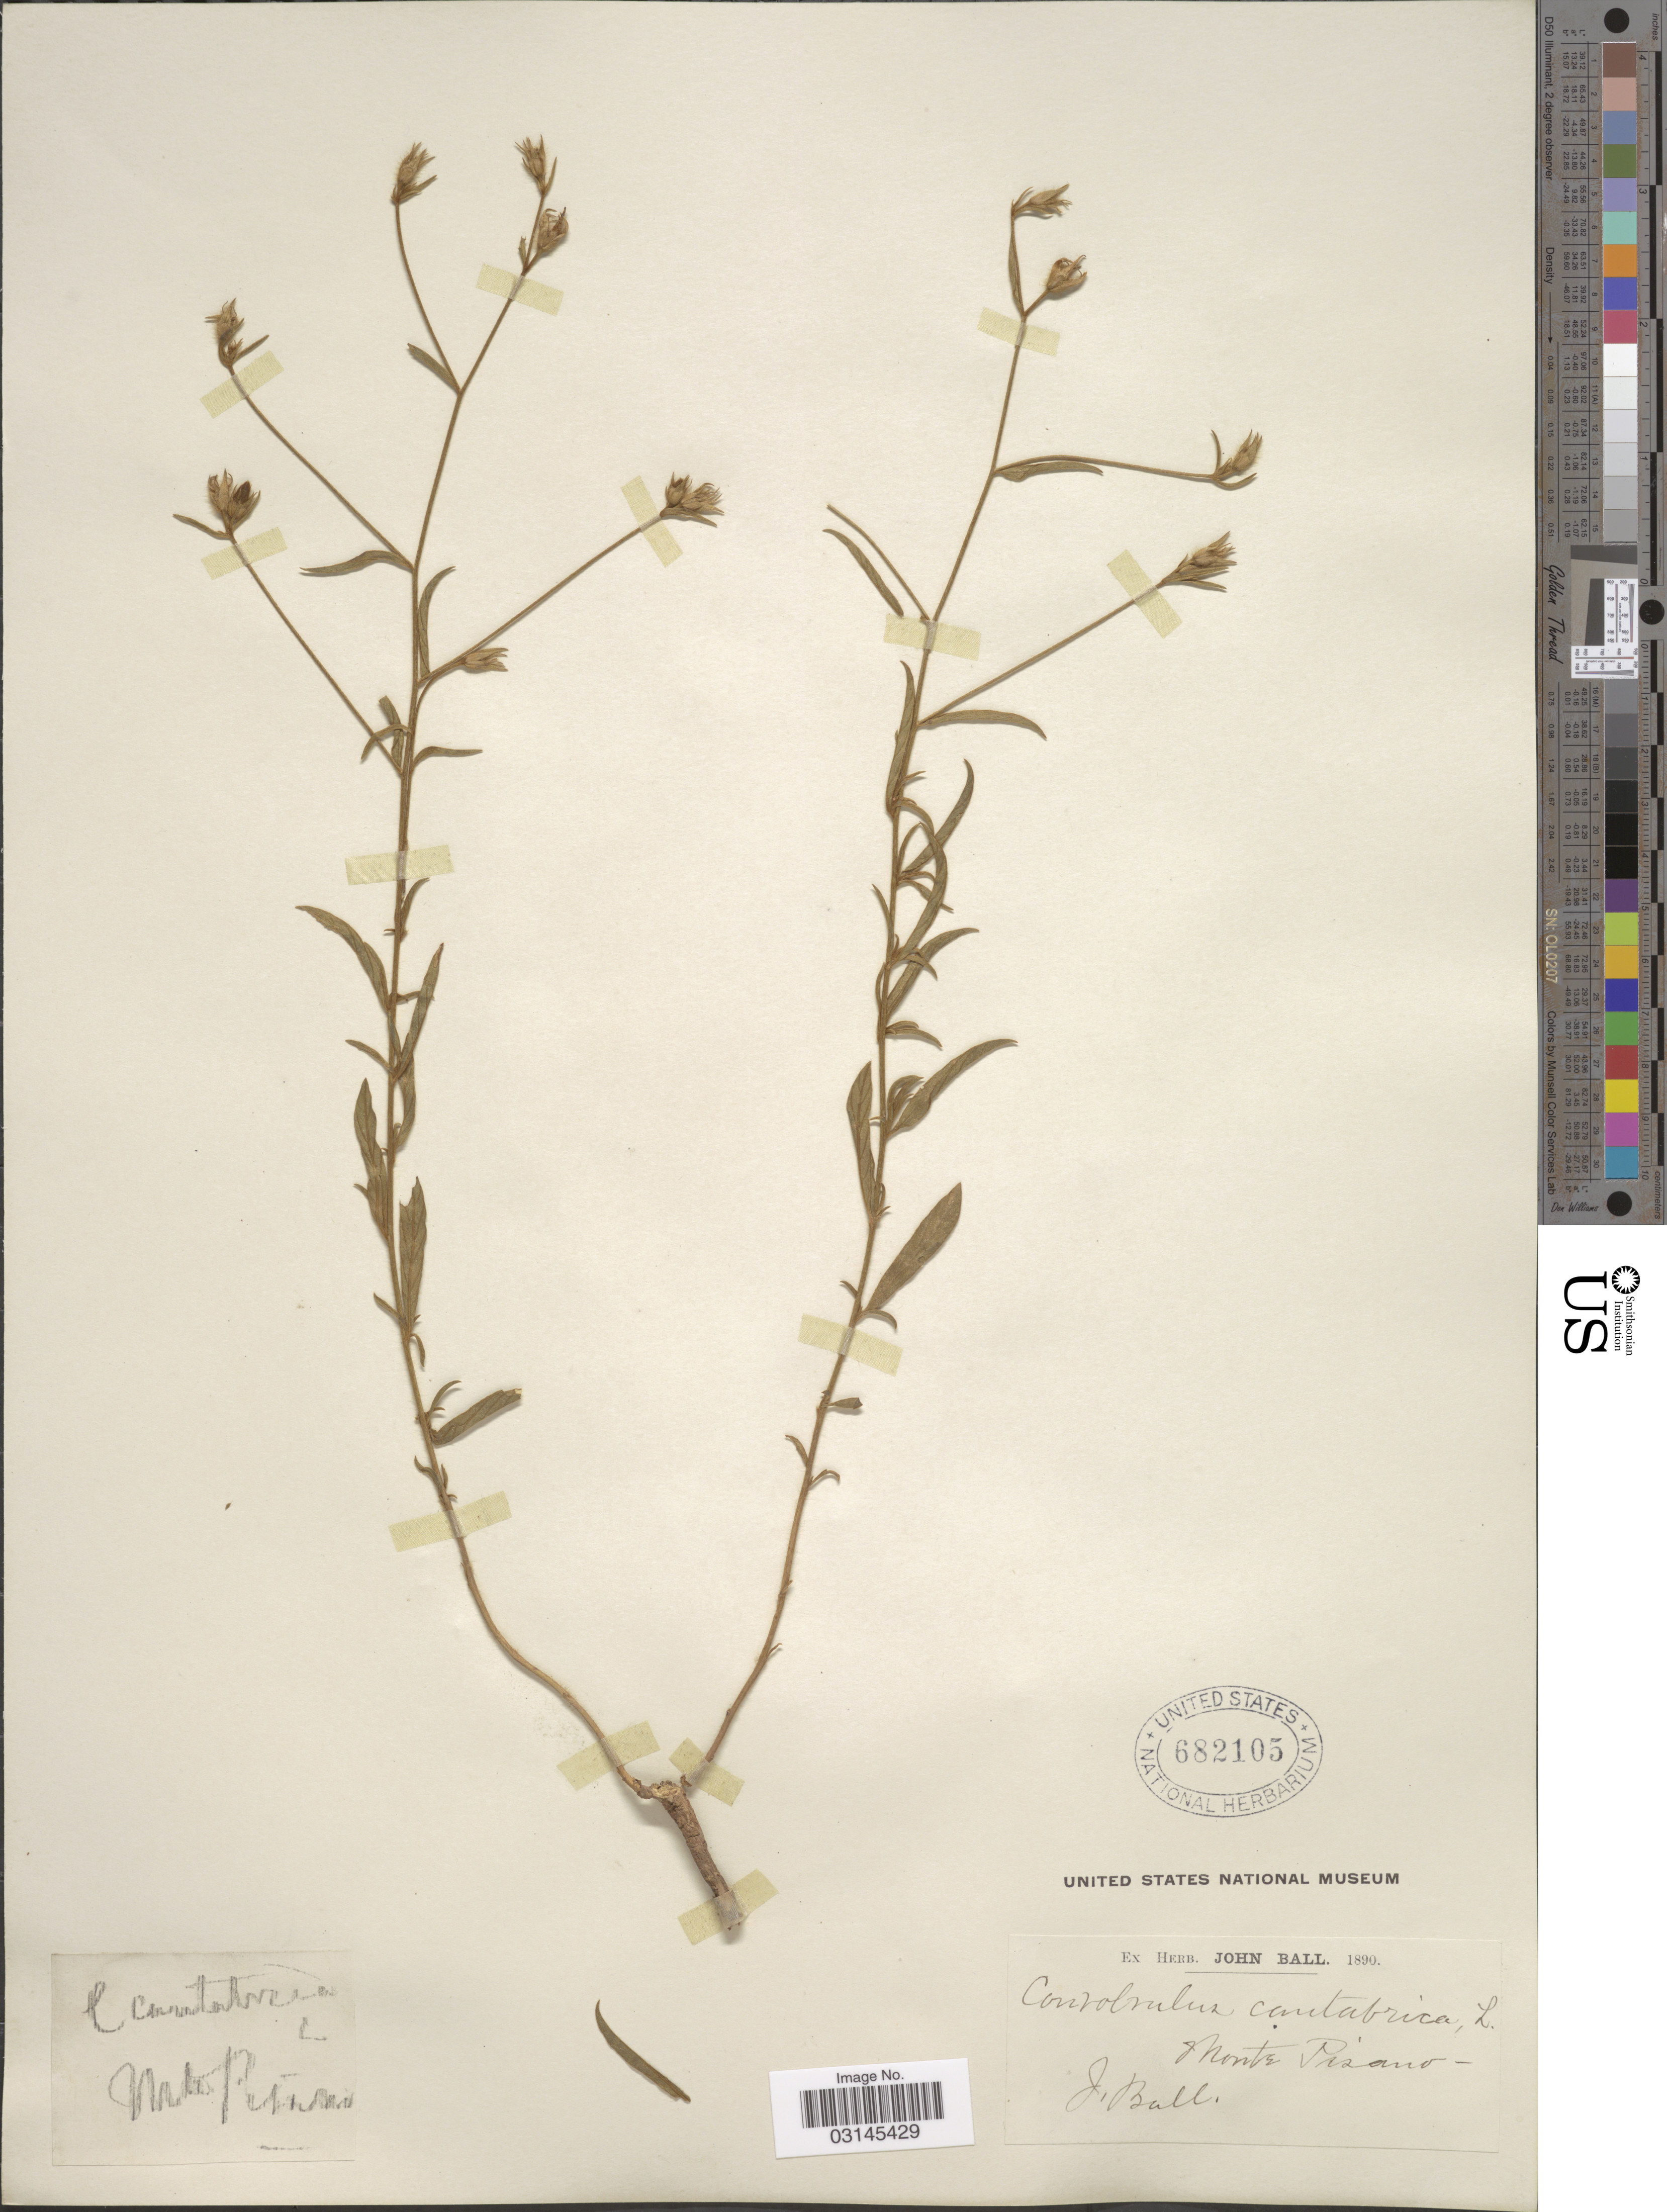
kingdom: Plantae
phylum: Tracheophyta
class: Magnoliopsida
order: Solanales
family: Convolvulaceae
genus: Convolvulus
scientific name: Convolvulus cantabrica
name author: L.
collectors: J. Ball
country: Italy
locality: Monte Pisano.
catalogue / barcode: US 682105